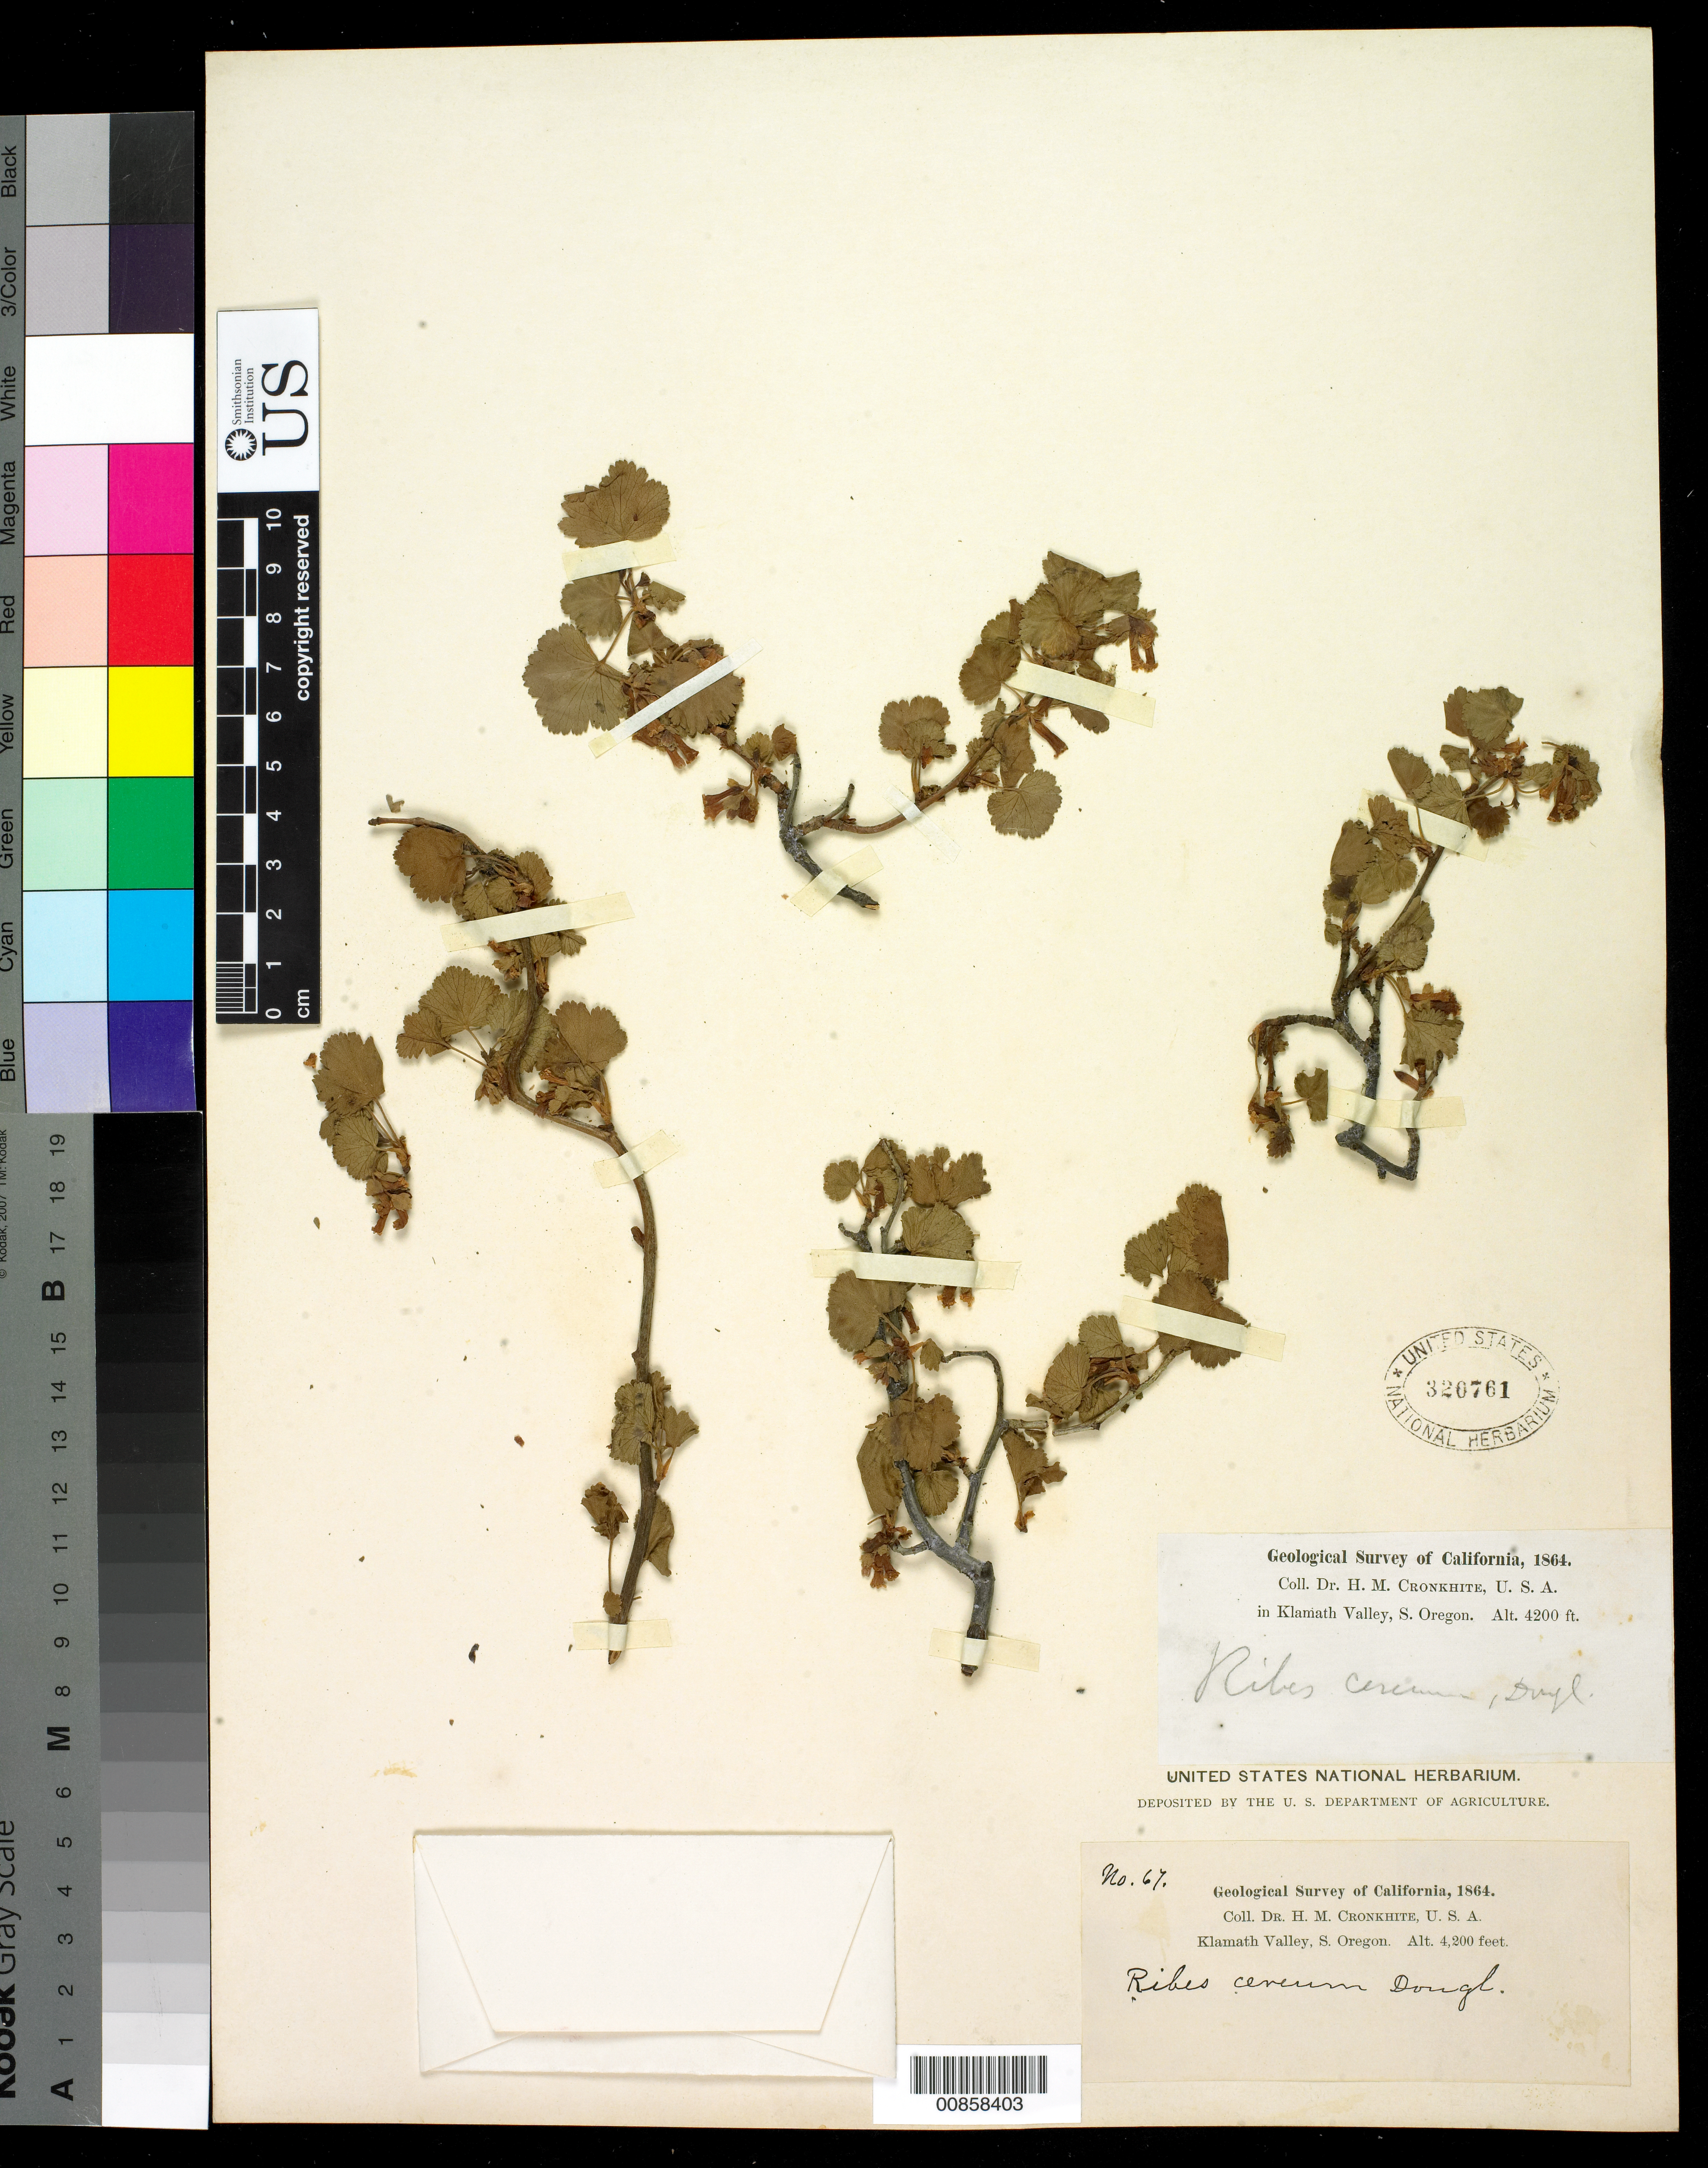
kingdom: Plantae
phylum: Tracheophyta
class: Magnoliopsida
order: Saxifragales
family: Grossulariaceae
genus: Ribes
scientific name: Ribes cereum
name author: Douglas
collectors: H. M. Cronkhite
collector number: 67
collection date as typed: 1864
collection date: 1864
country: United States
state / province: Oregon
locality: Klamath Valley, S. Oregon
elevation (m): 1280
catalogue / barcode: US 320761